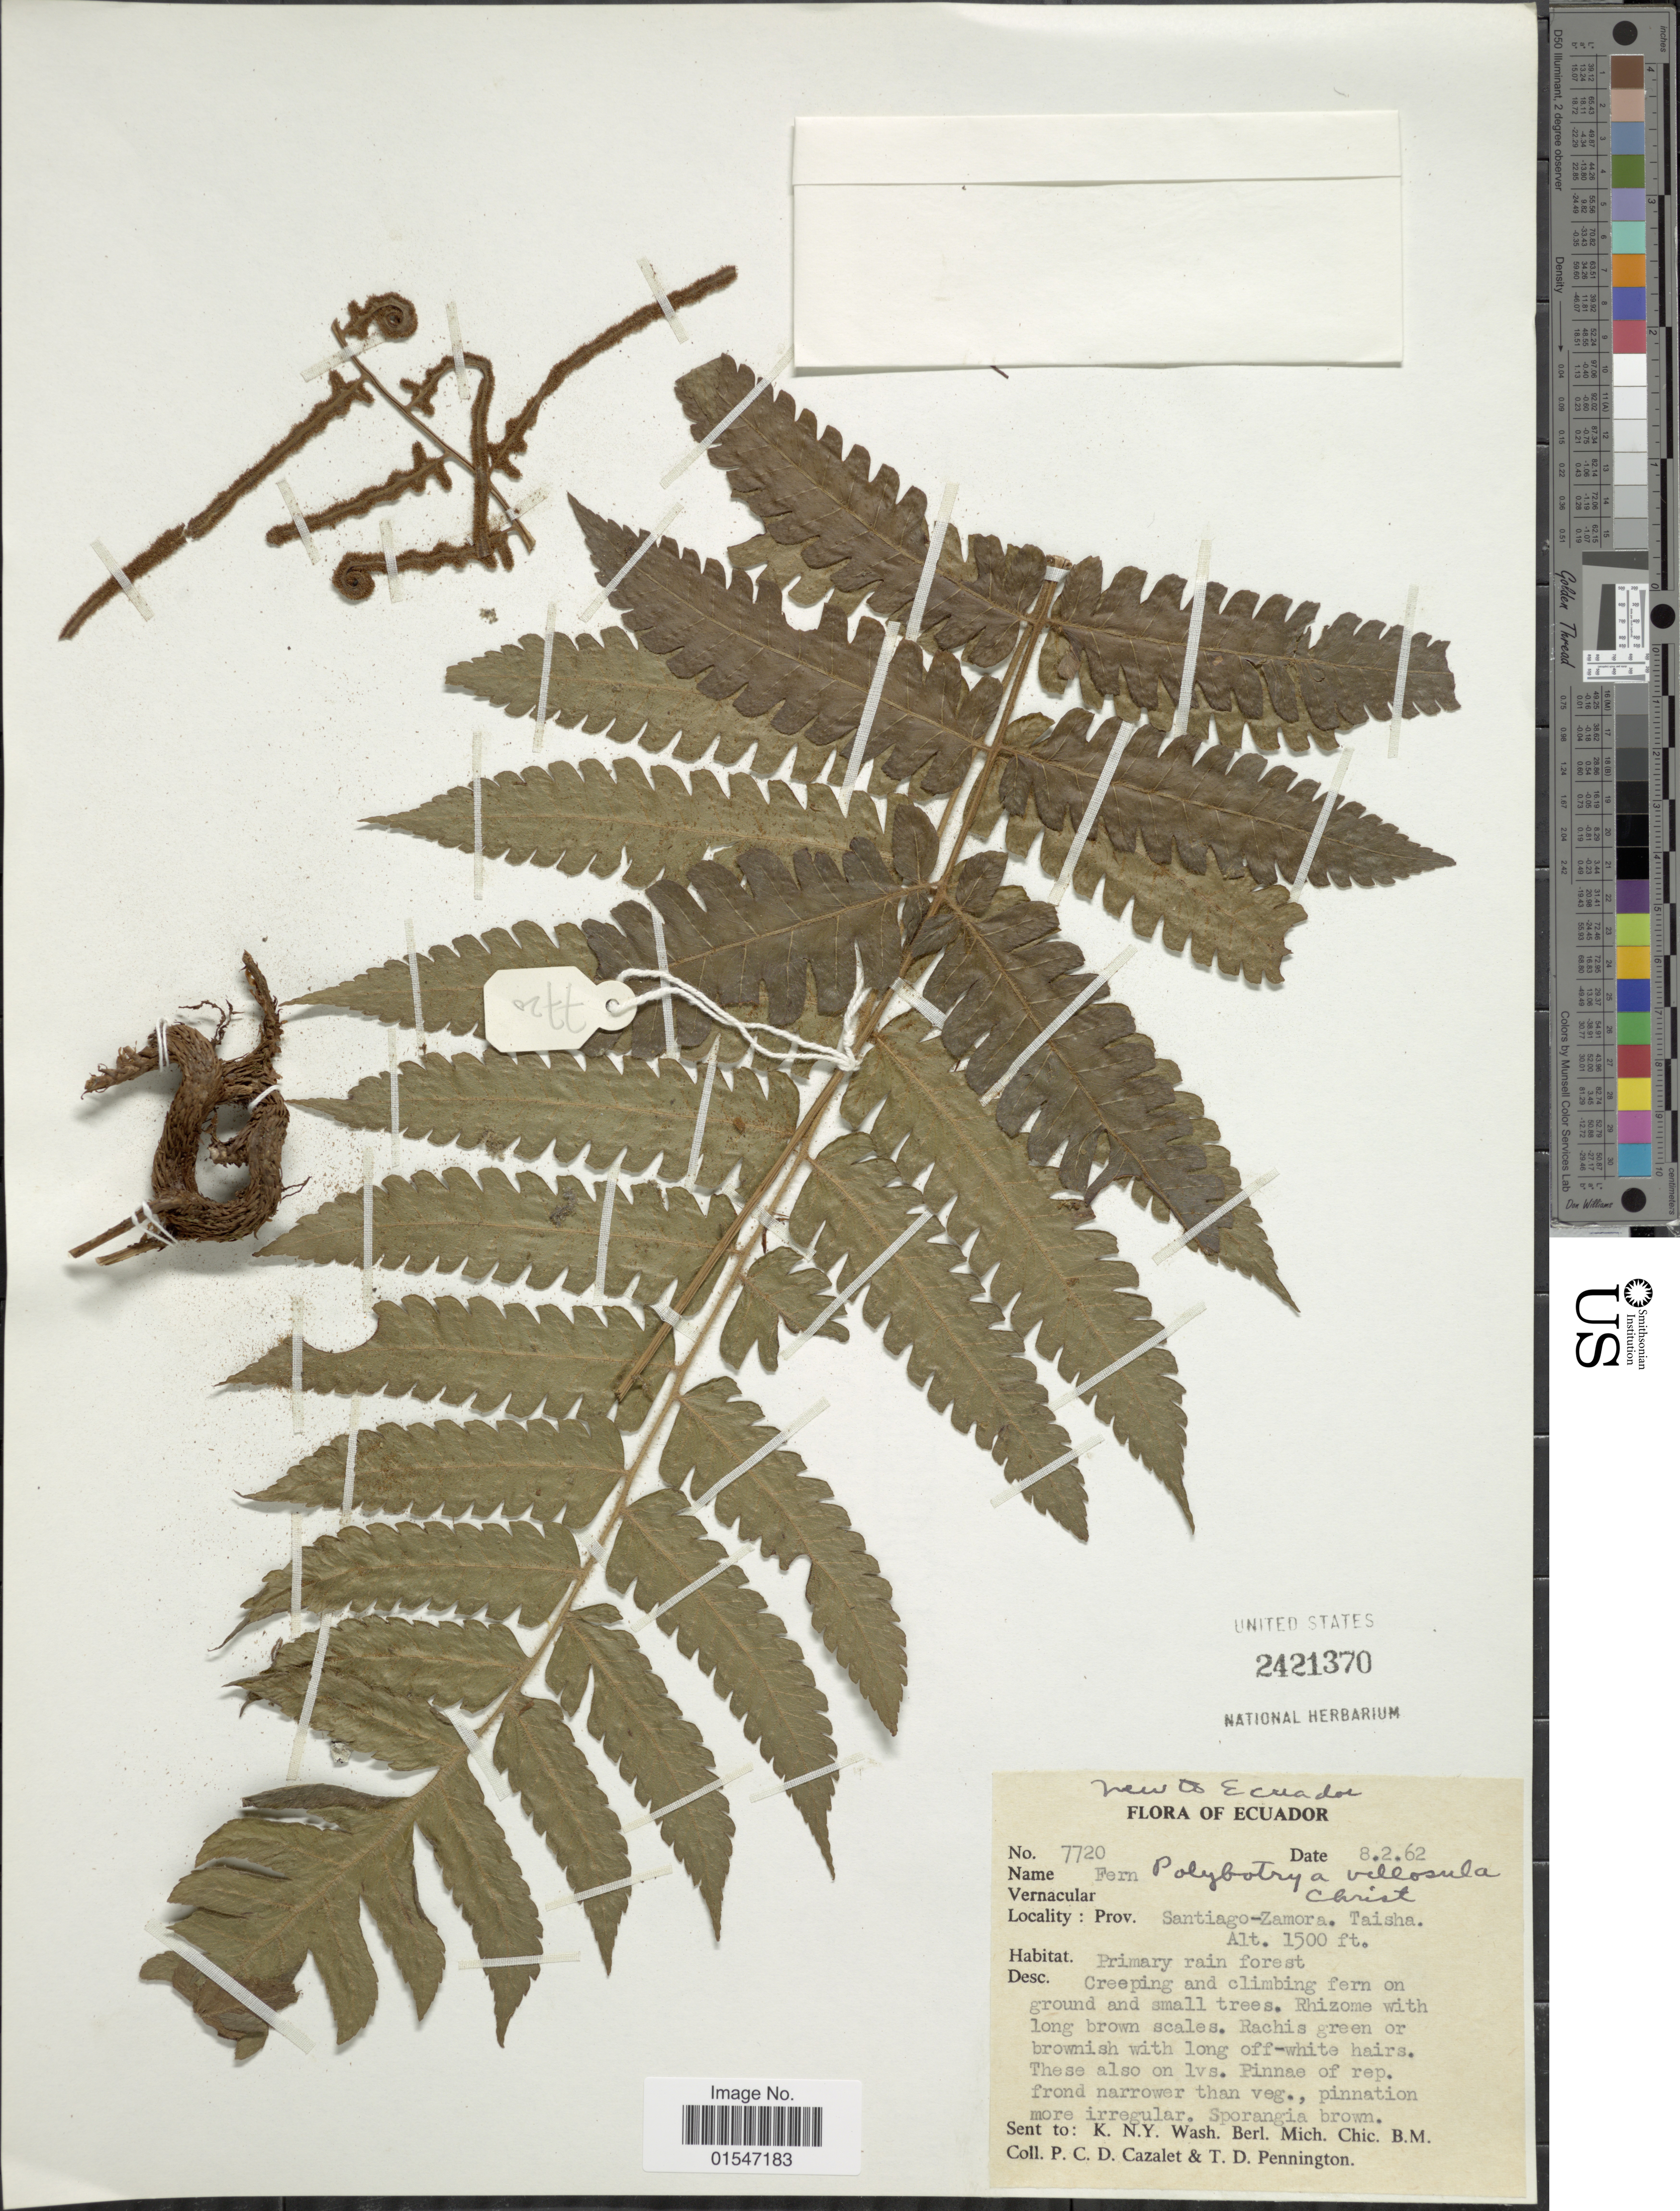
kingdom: Plantae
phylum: Tracheophyta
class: Polypodiopsida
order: Polypodiales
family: Dryopteridaceae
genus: Polybotrya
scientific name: Polybotrya caudata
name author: Kunze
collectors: P. C. D. Cazalet & T. D. Pennington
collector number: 7720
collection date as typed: Transcribed d/m/y: 8/2/62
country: Ecuador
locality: Santiago- Zamora, Taisha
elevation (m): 457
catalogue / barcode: US 2421370